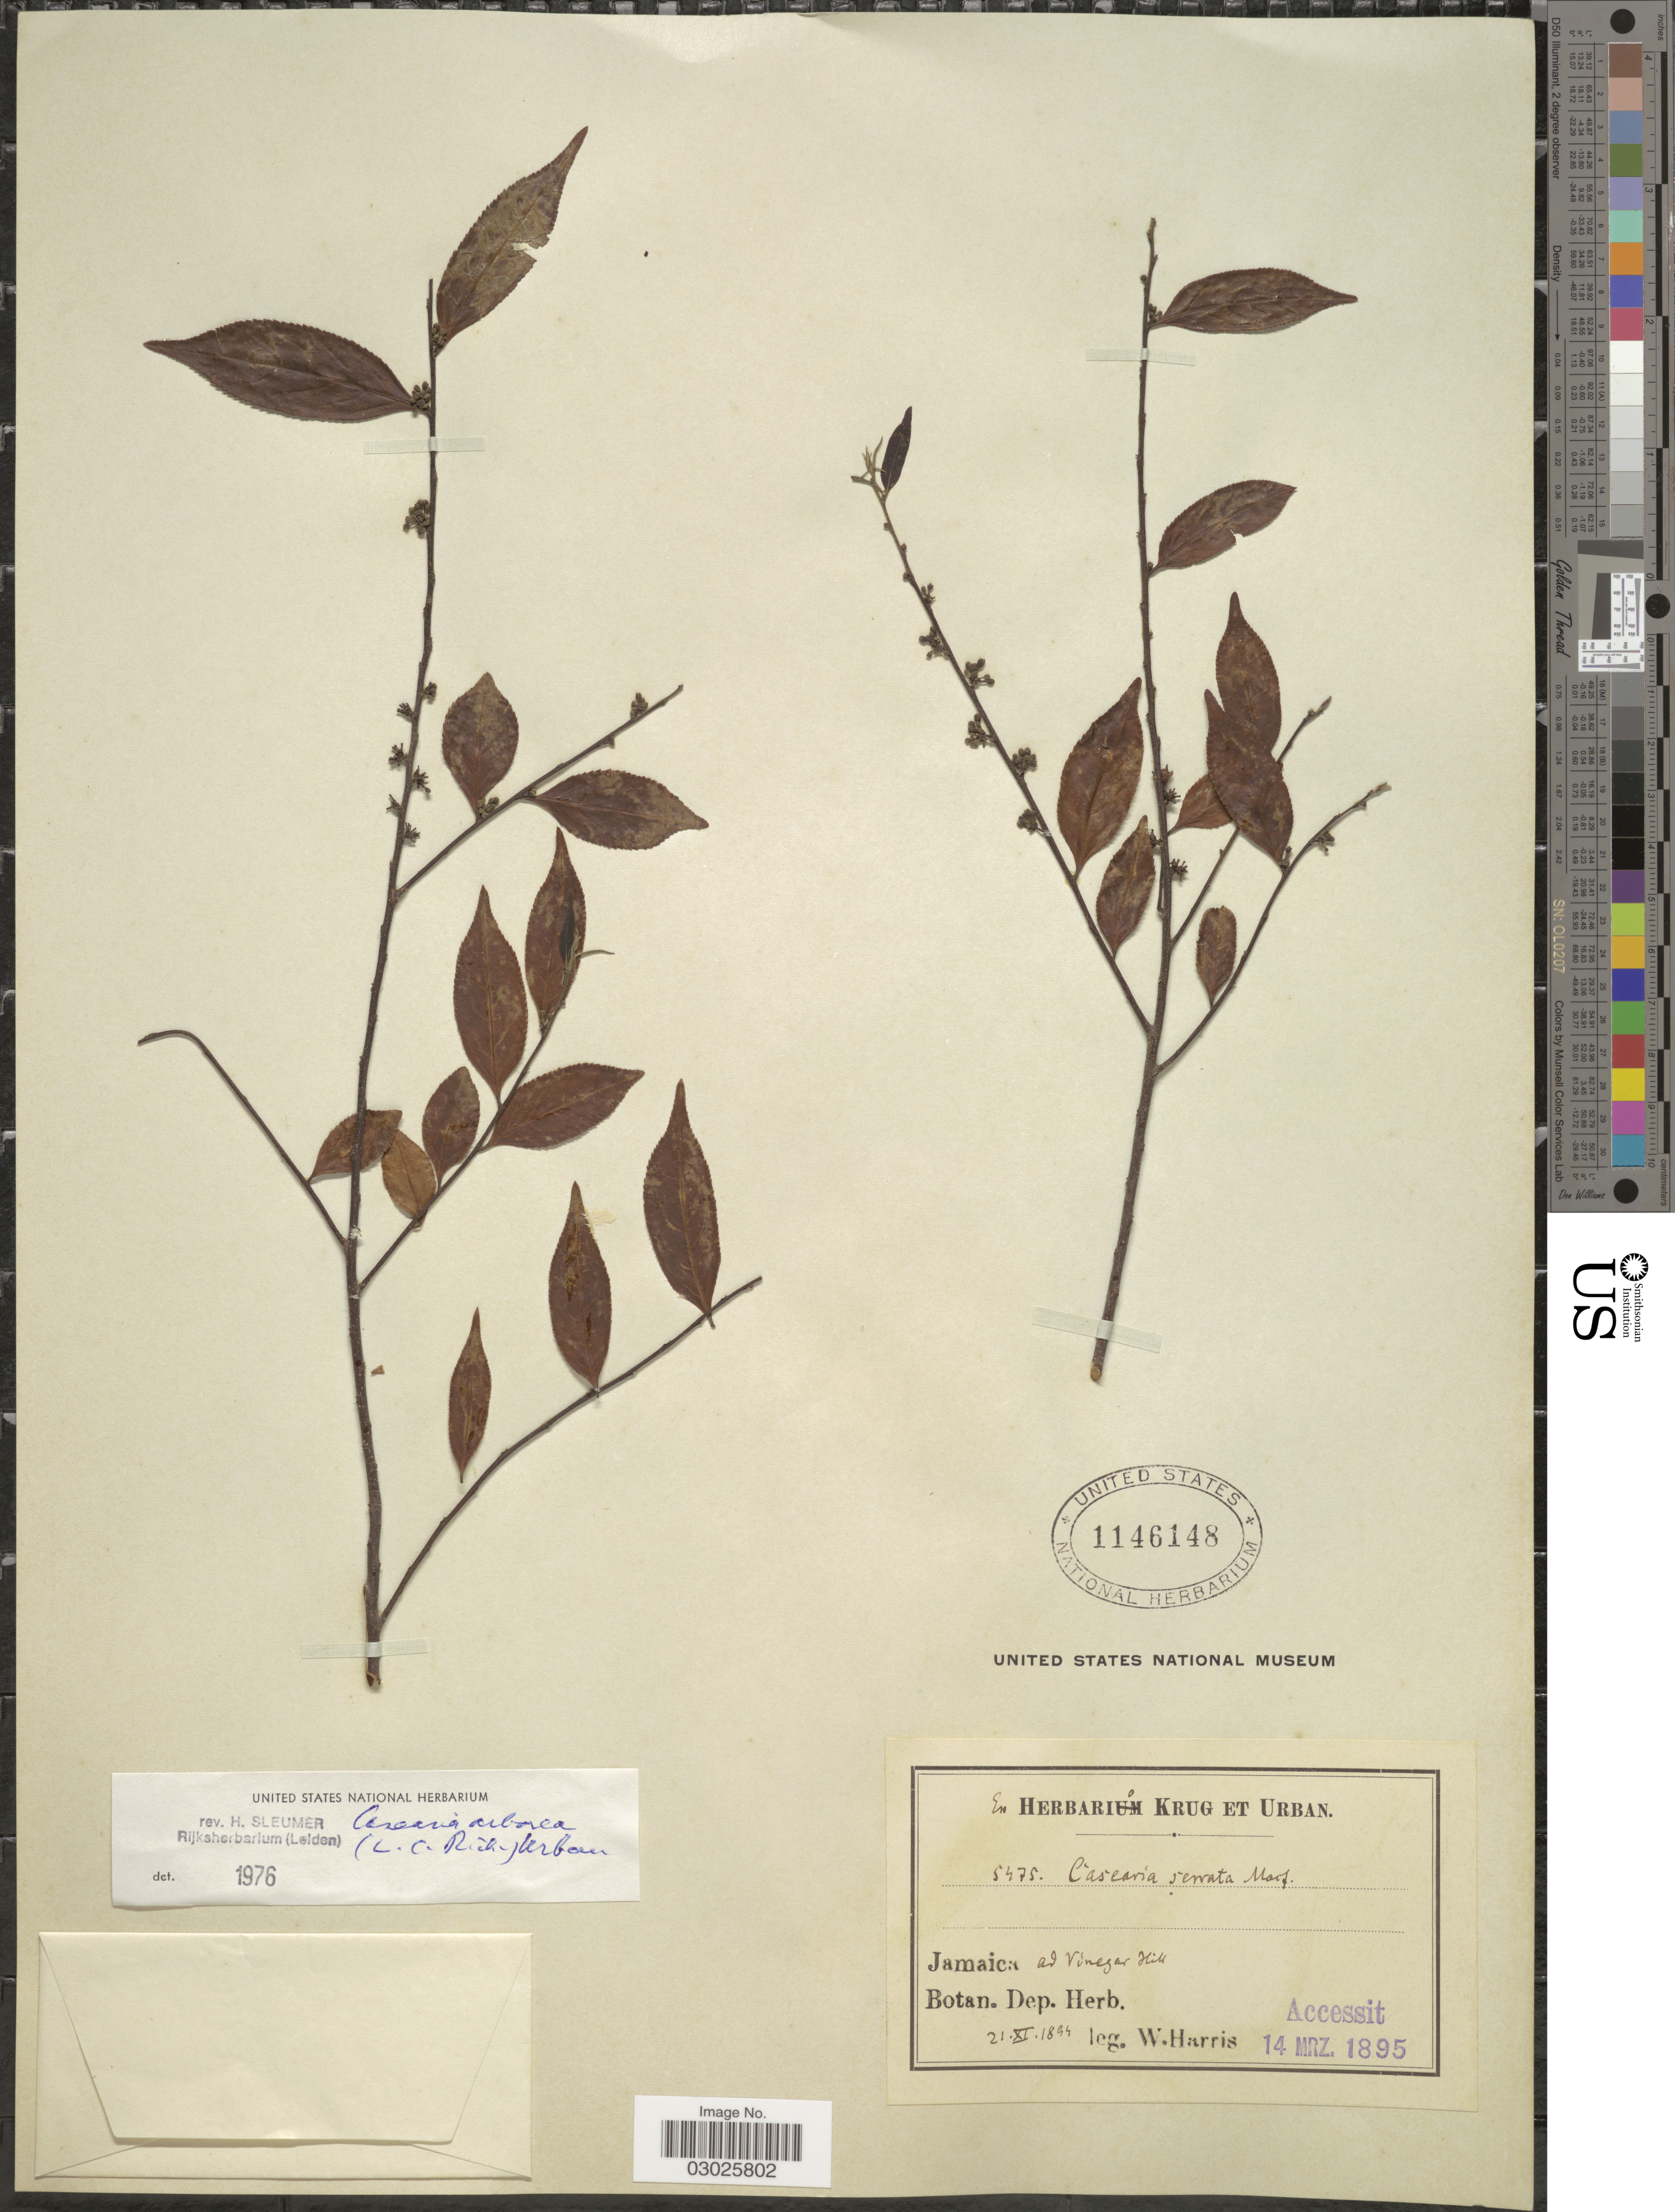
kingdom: Plantae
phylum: Tracheophyta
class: Magnoliopsida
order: Malpighiales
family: Salicaceae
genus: Casearia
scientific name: Casearia arborea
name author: (Rich.) Urb.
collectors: W. Harris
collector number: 5475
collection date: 1894-11-21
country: Jamaica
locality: Ad Vinegar Hills.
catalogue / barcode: US 1146148